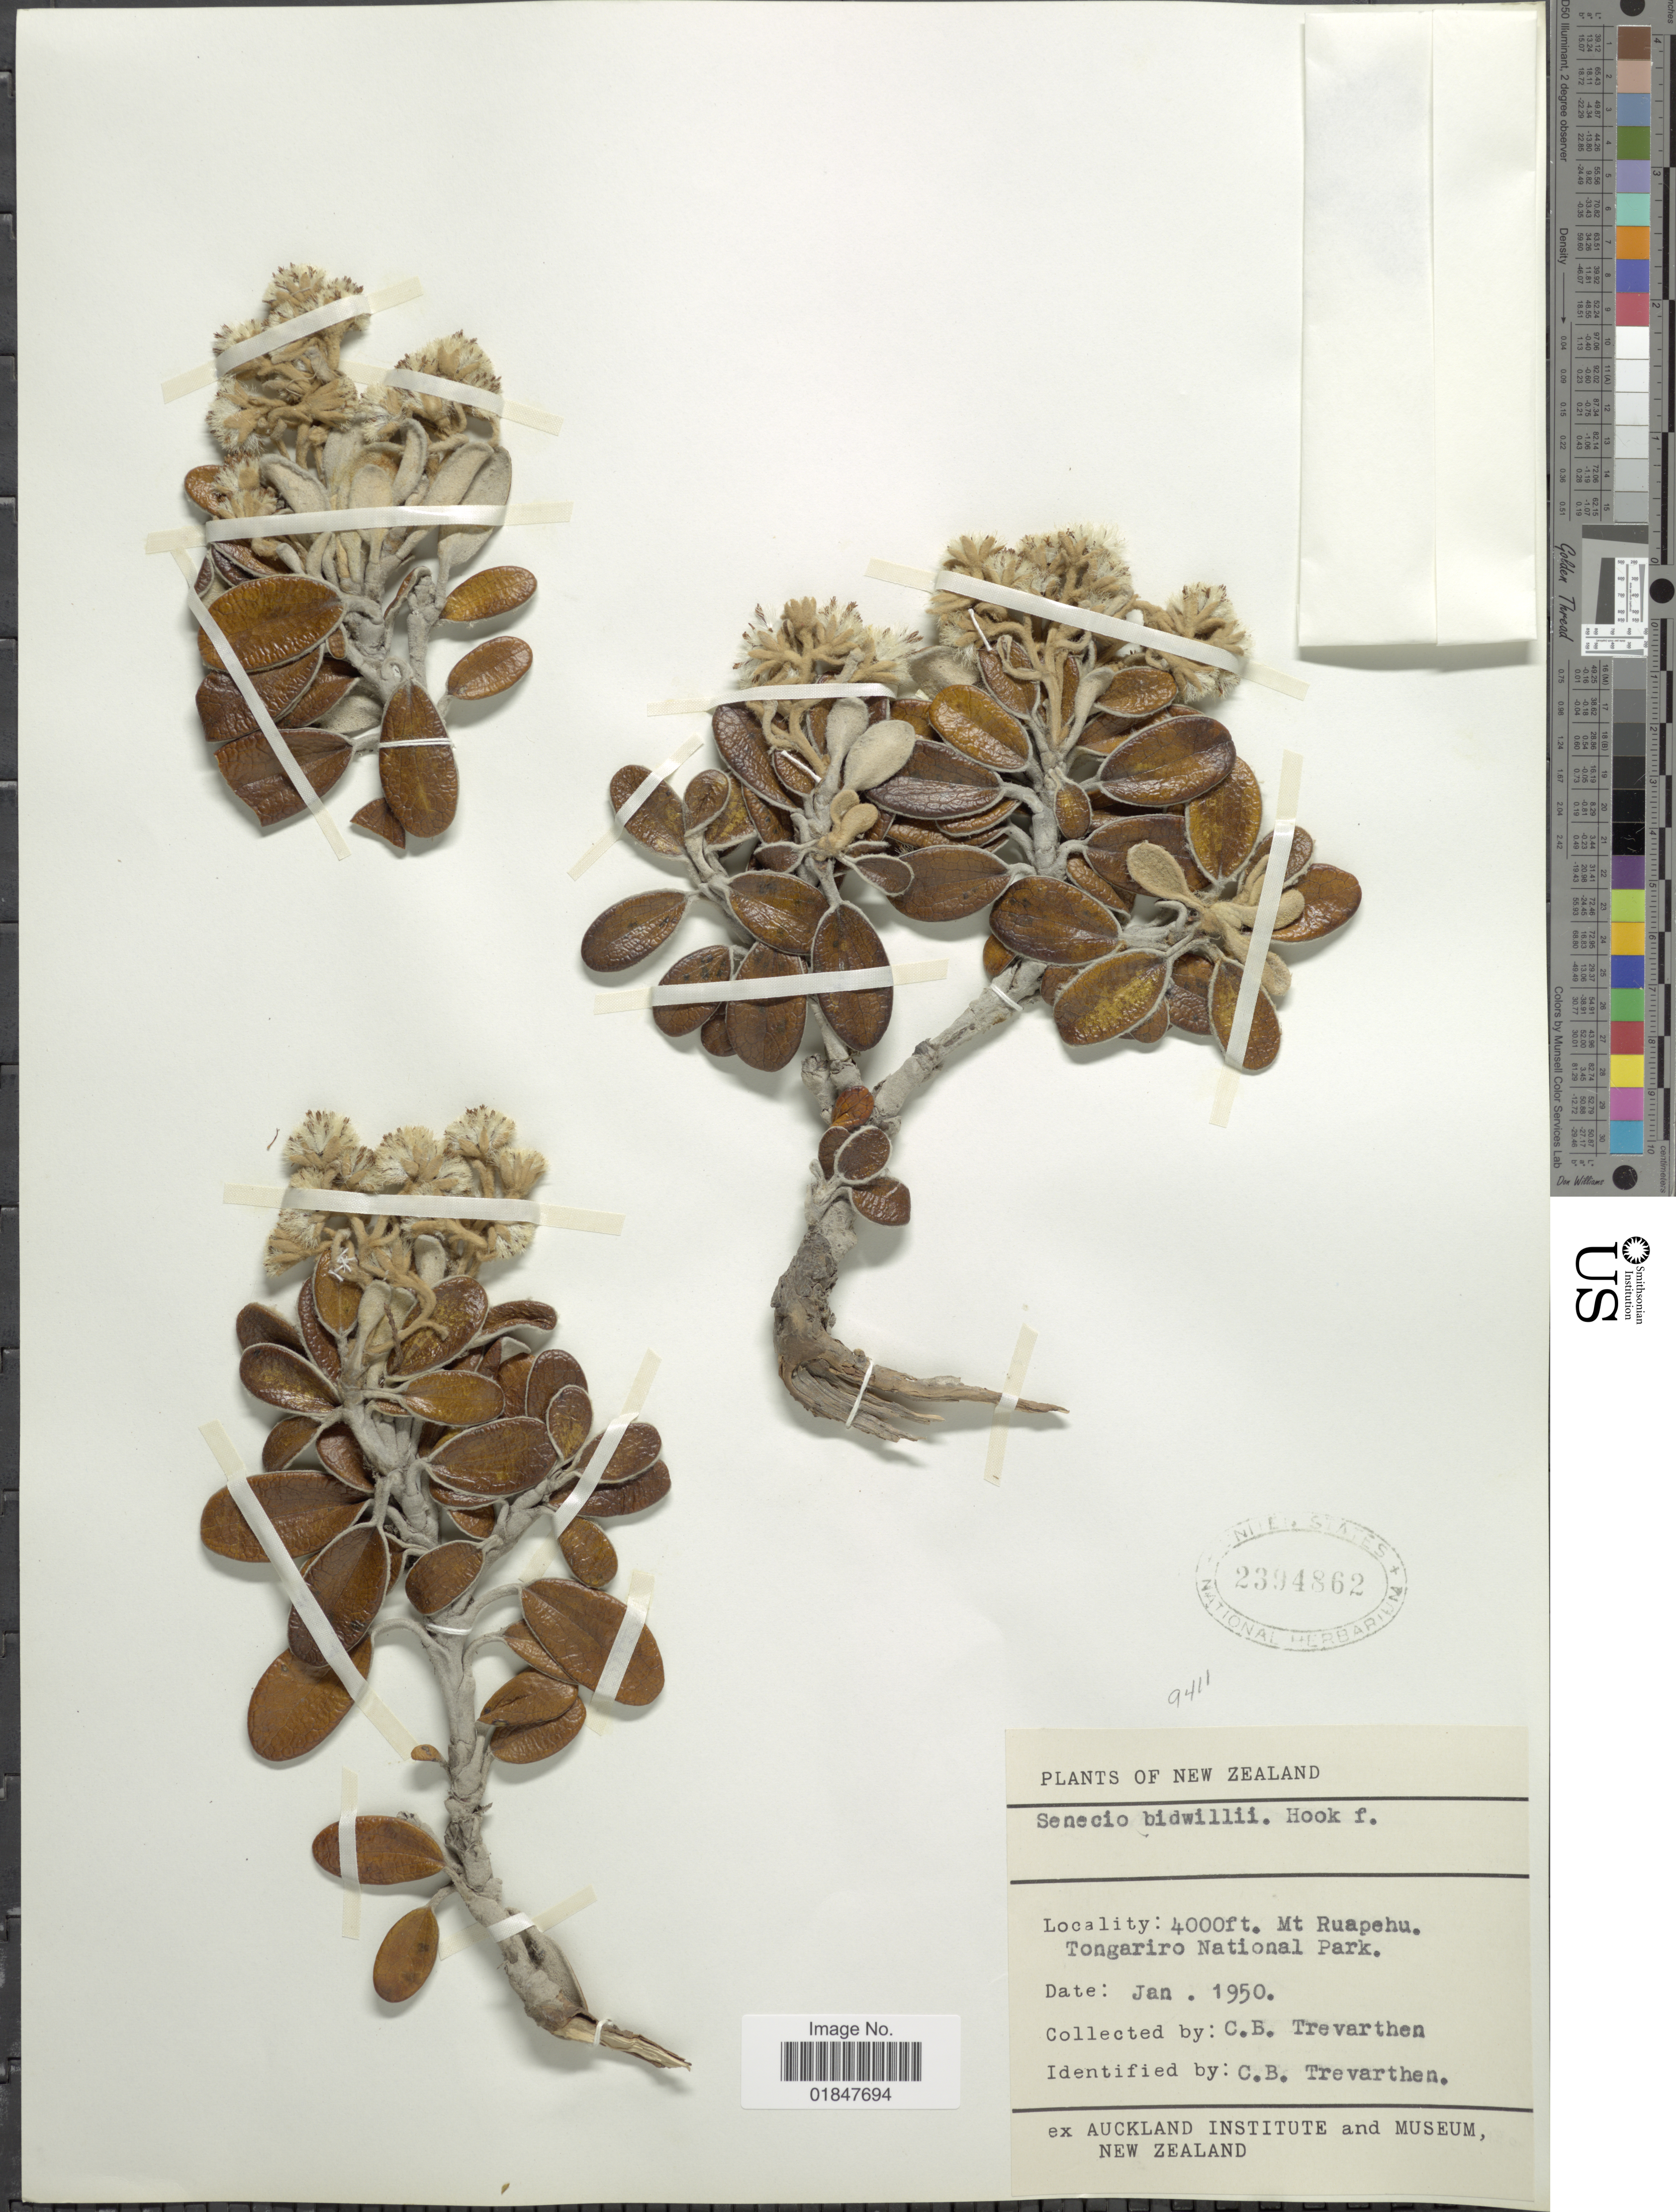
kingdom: Plantae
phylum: Tracheophyta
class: Magnoliopsida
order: Asterales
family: Asteraceae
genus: Brachyglottis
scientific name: Brachyglottis bidwillii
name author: (Hook. f.) B. Nord.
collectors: C. Trevarthen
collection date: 1950-01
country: New Zealand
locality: Mt. Ruapehu. Tongariro National Park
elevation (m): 1219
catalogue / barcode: US 2394862